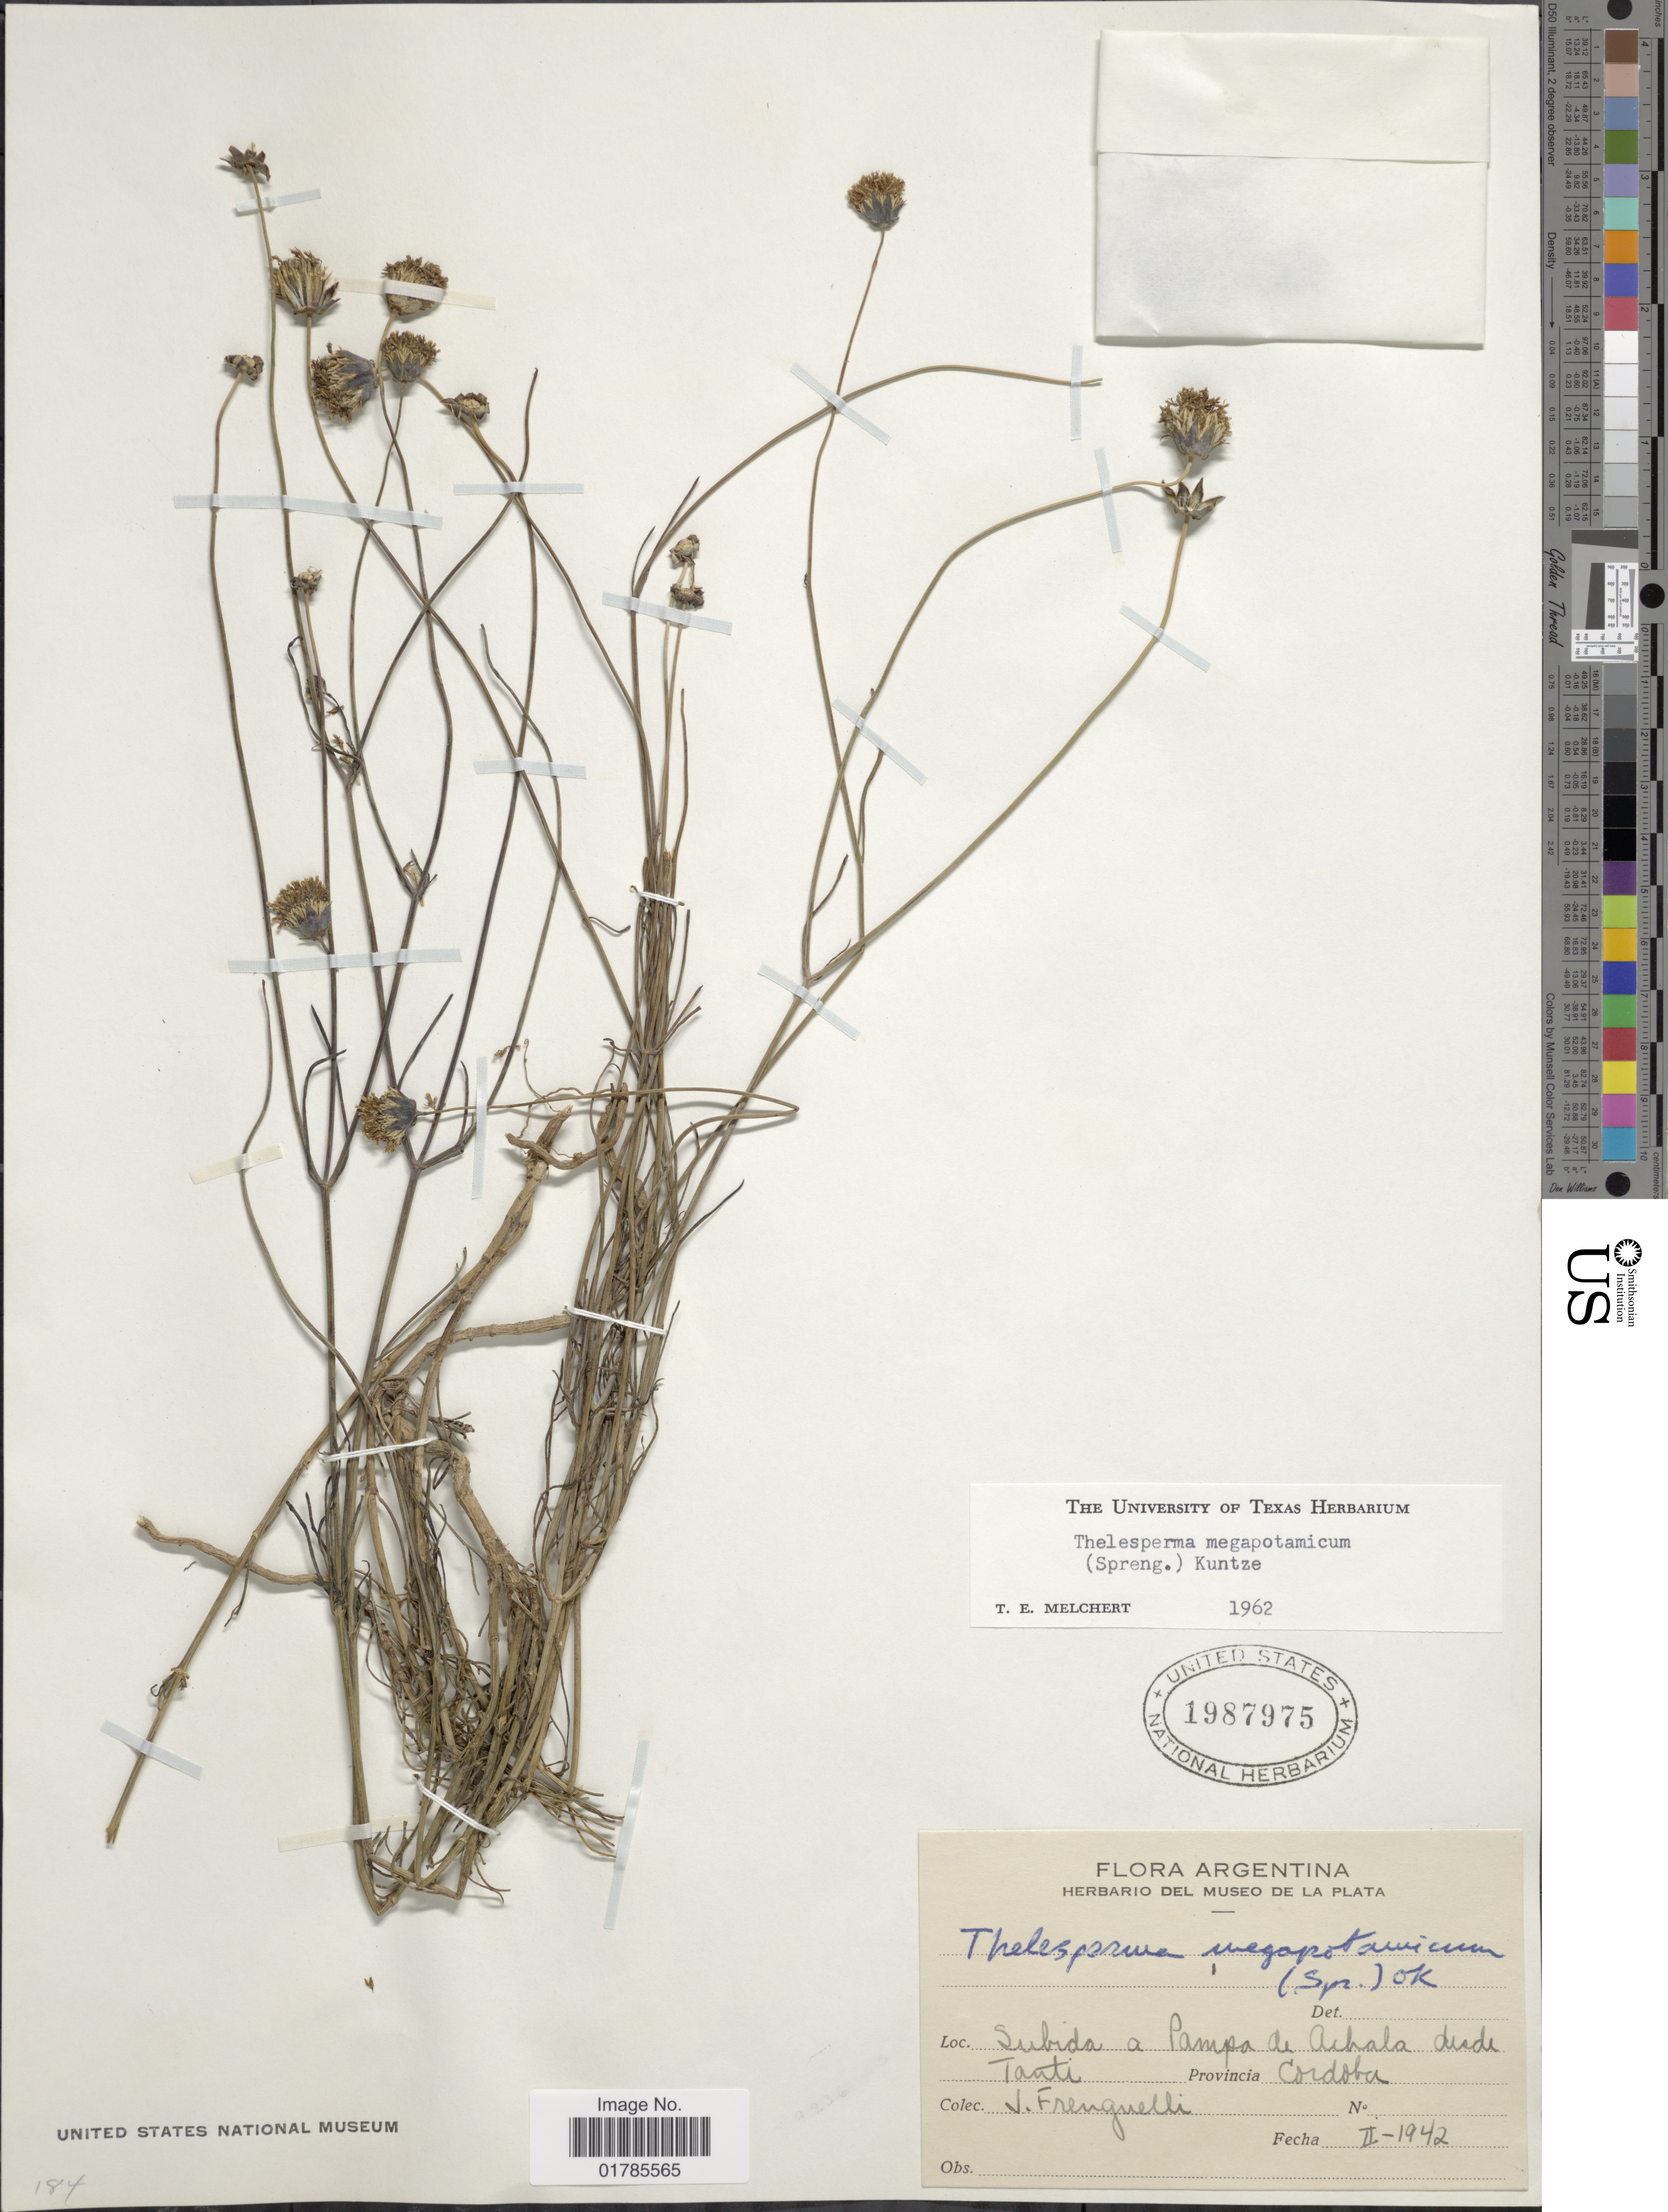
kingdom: Plantae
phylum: Tracheophyta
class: Magnoliopsida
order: Asterales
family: Asteraceae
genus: Thelesperma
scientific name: Thelesperma megapotamicum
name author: (Spreng.) Herter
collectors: J. Frenguelli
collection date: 1941-02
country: Argentina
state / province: Cordoba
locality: Subida a Pampa de Achala desde Tanti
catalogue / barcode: US 1987975